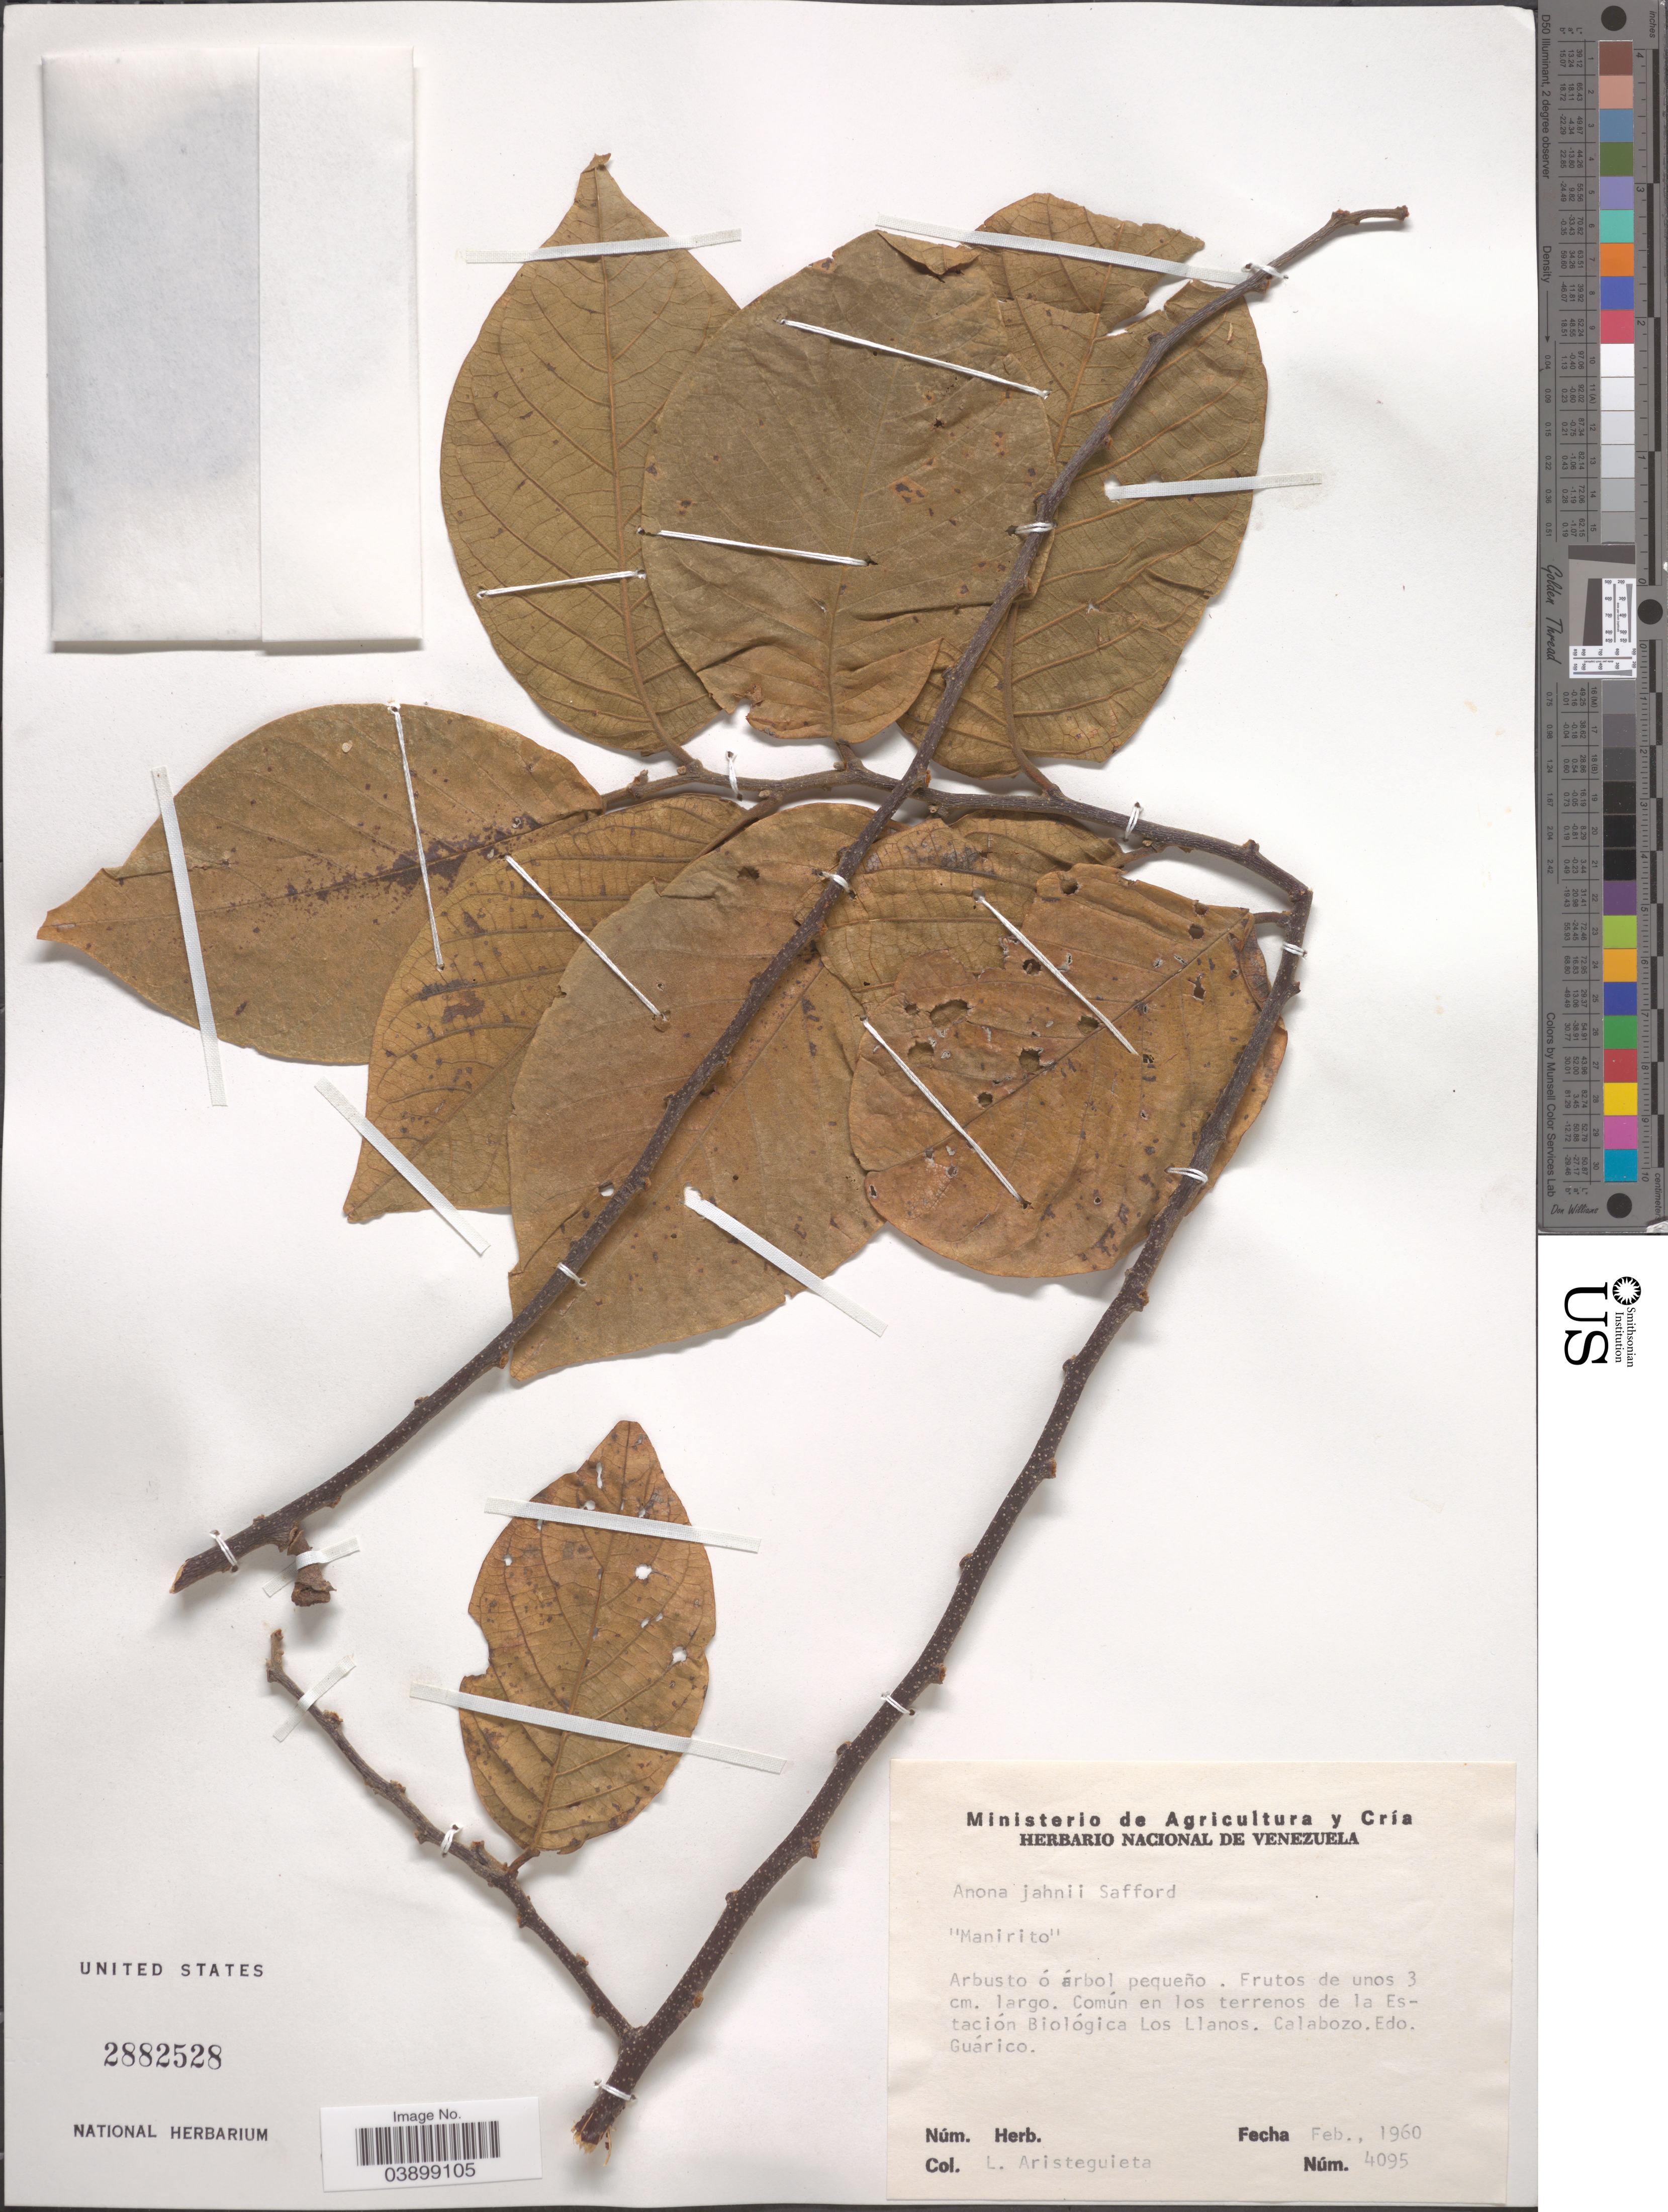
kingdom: Plantae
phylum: Tracheophyta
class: Magnoliopsida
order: Magnoliales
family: Annonaceae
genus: Annona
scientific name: Annona jahnii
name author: Saff.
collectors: L. Aristeguieta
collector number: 4095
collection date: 1960-02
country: Venezuela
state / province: Guarico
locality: Común en los terrenos de la Estación Biológica Los Llanos. Calabozo.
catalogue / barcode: US 2882528